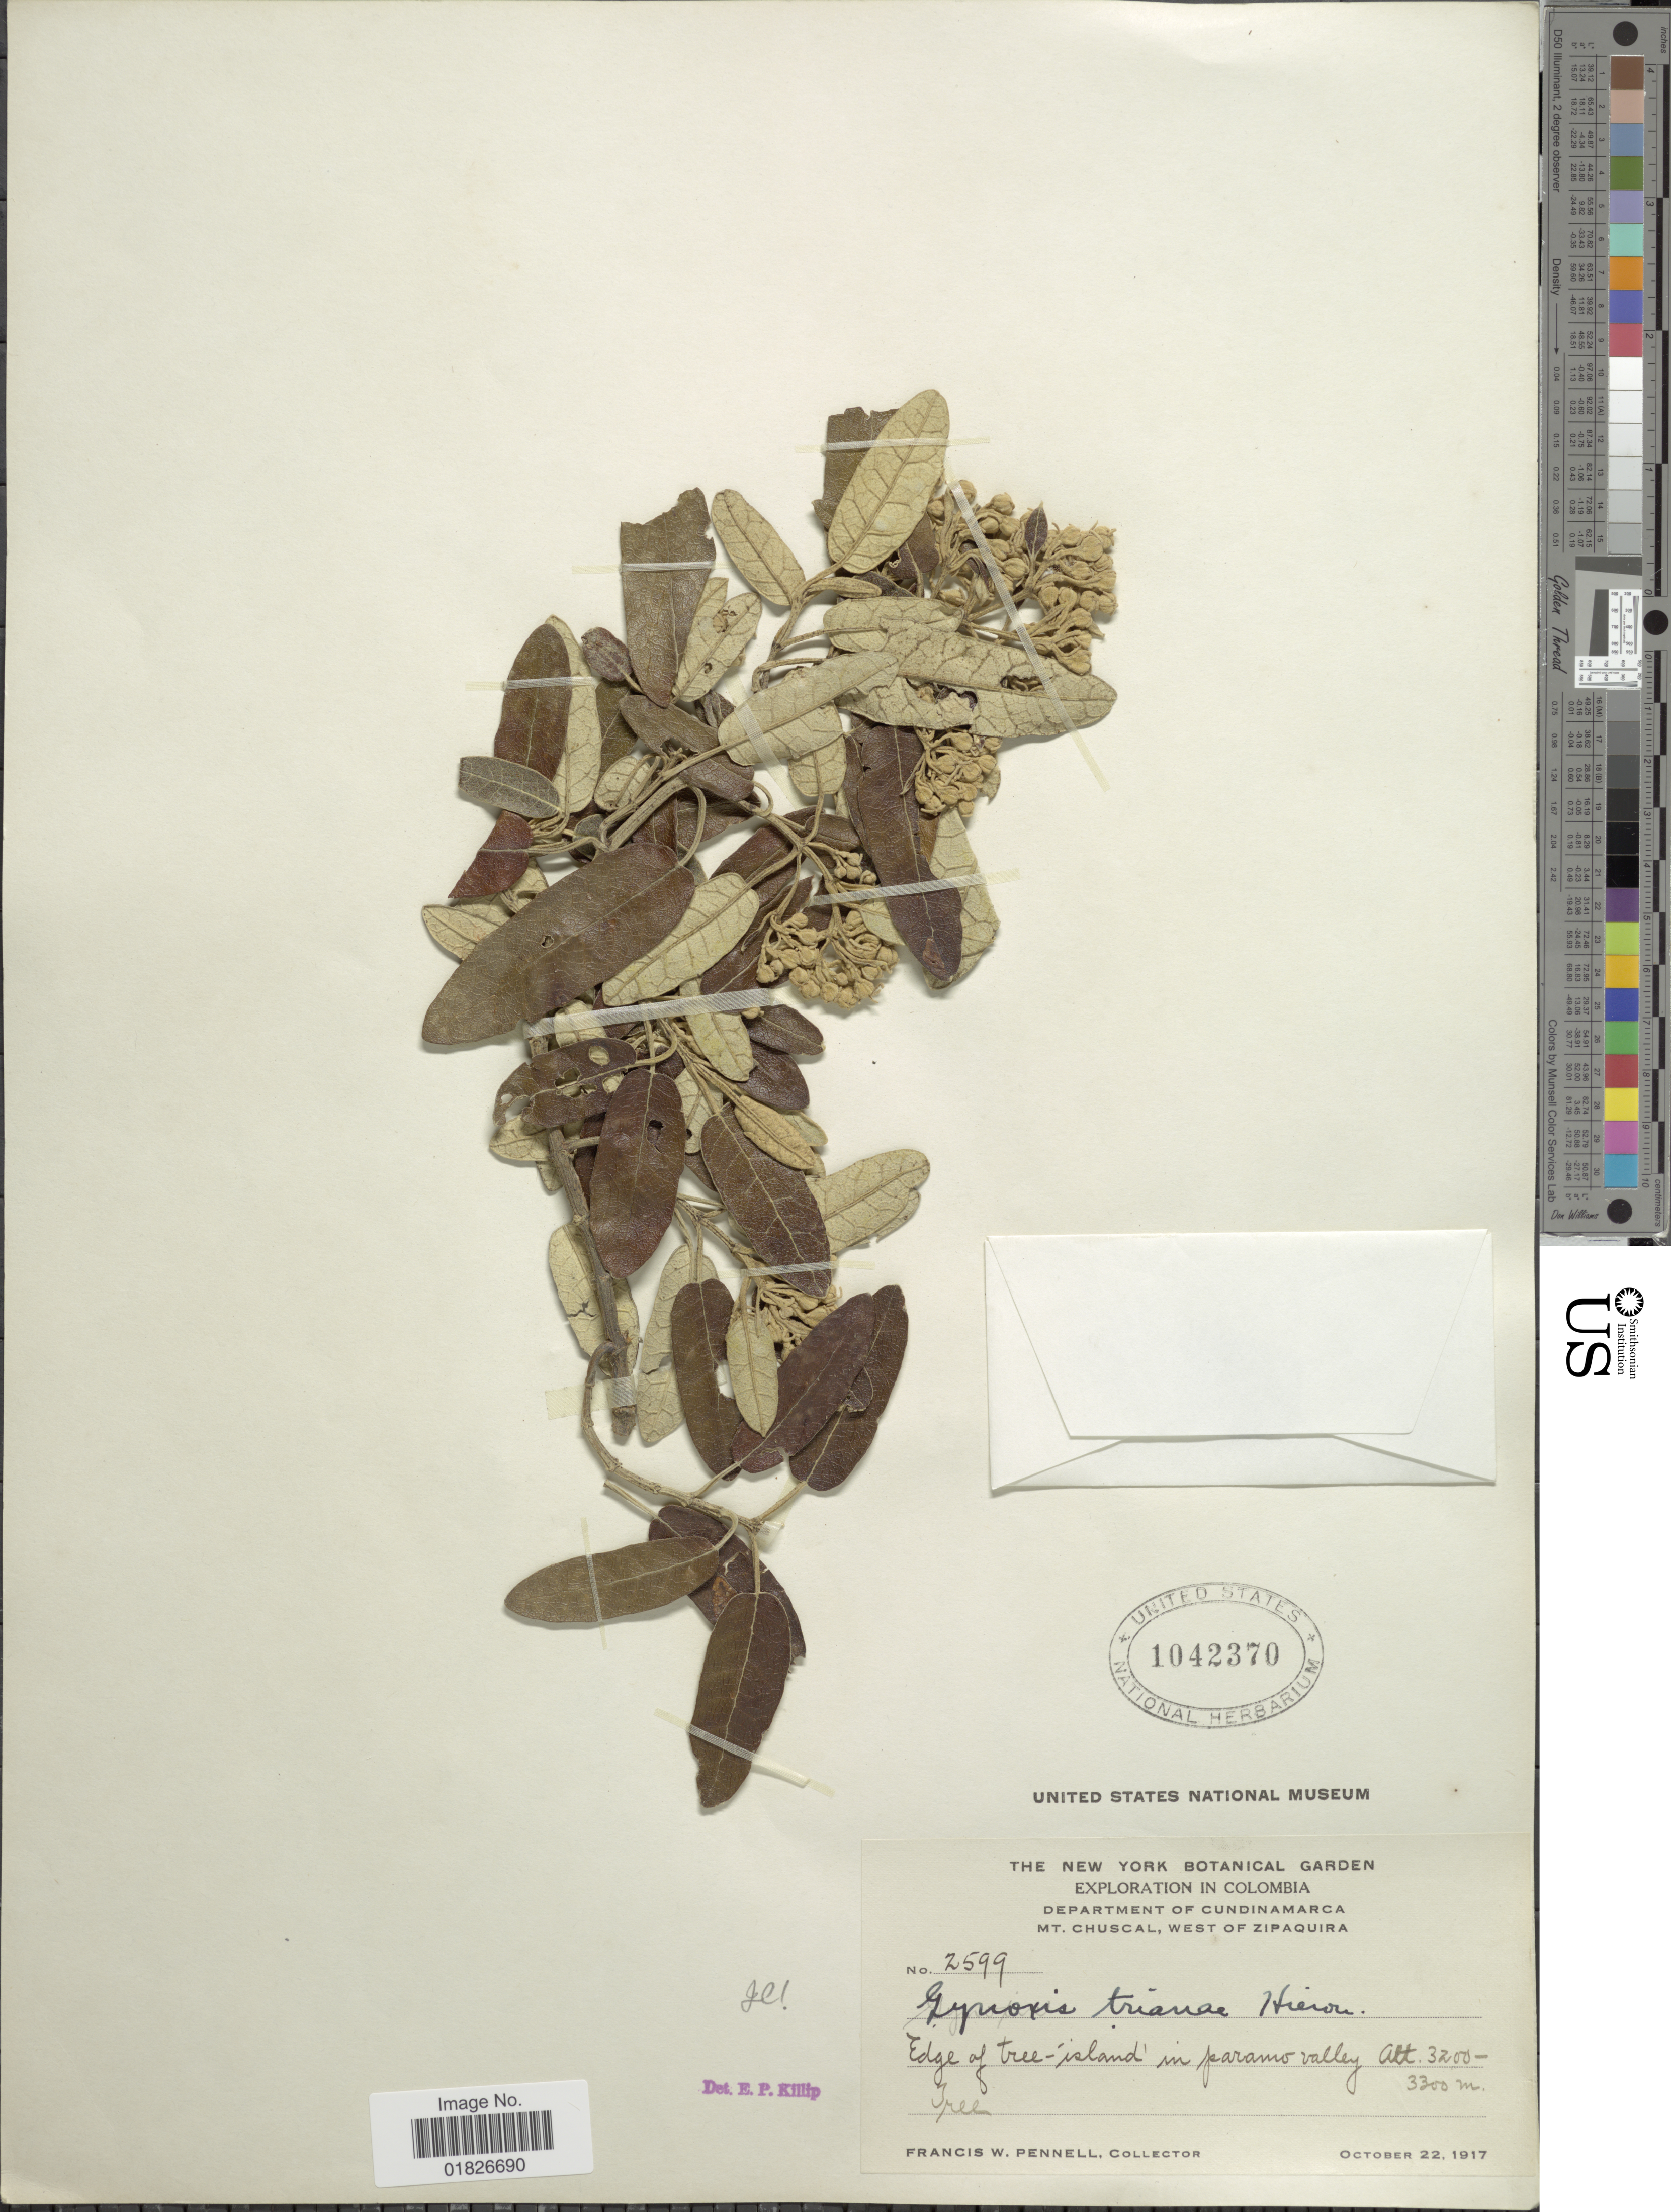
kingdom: Plantae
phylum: Tracheophyta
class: Magnoliopsida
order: Asterales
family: Asteraceae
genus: Gynoxys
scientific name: Gynoxys trianae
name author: Hieron.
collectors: F. W. Pennell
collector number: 2599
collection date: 1917-10-22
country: Colombia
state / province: Cundinamarca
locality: Mt. Chuscal, West of Zipaquira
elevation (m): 3200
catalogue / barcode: US 1042370